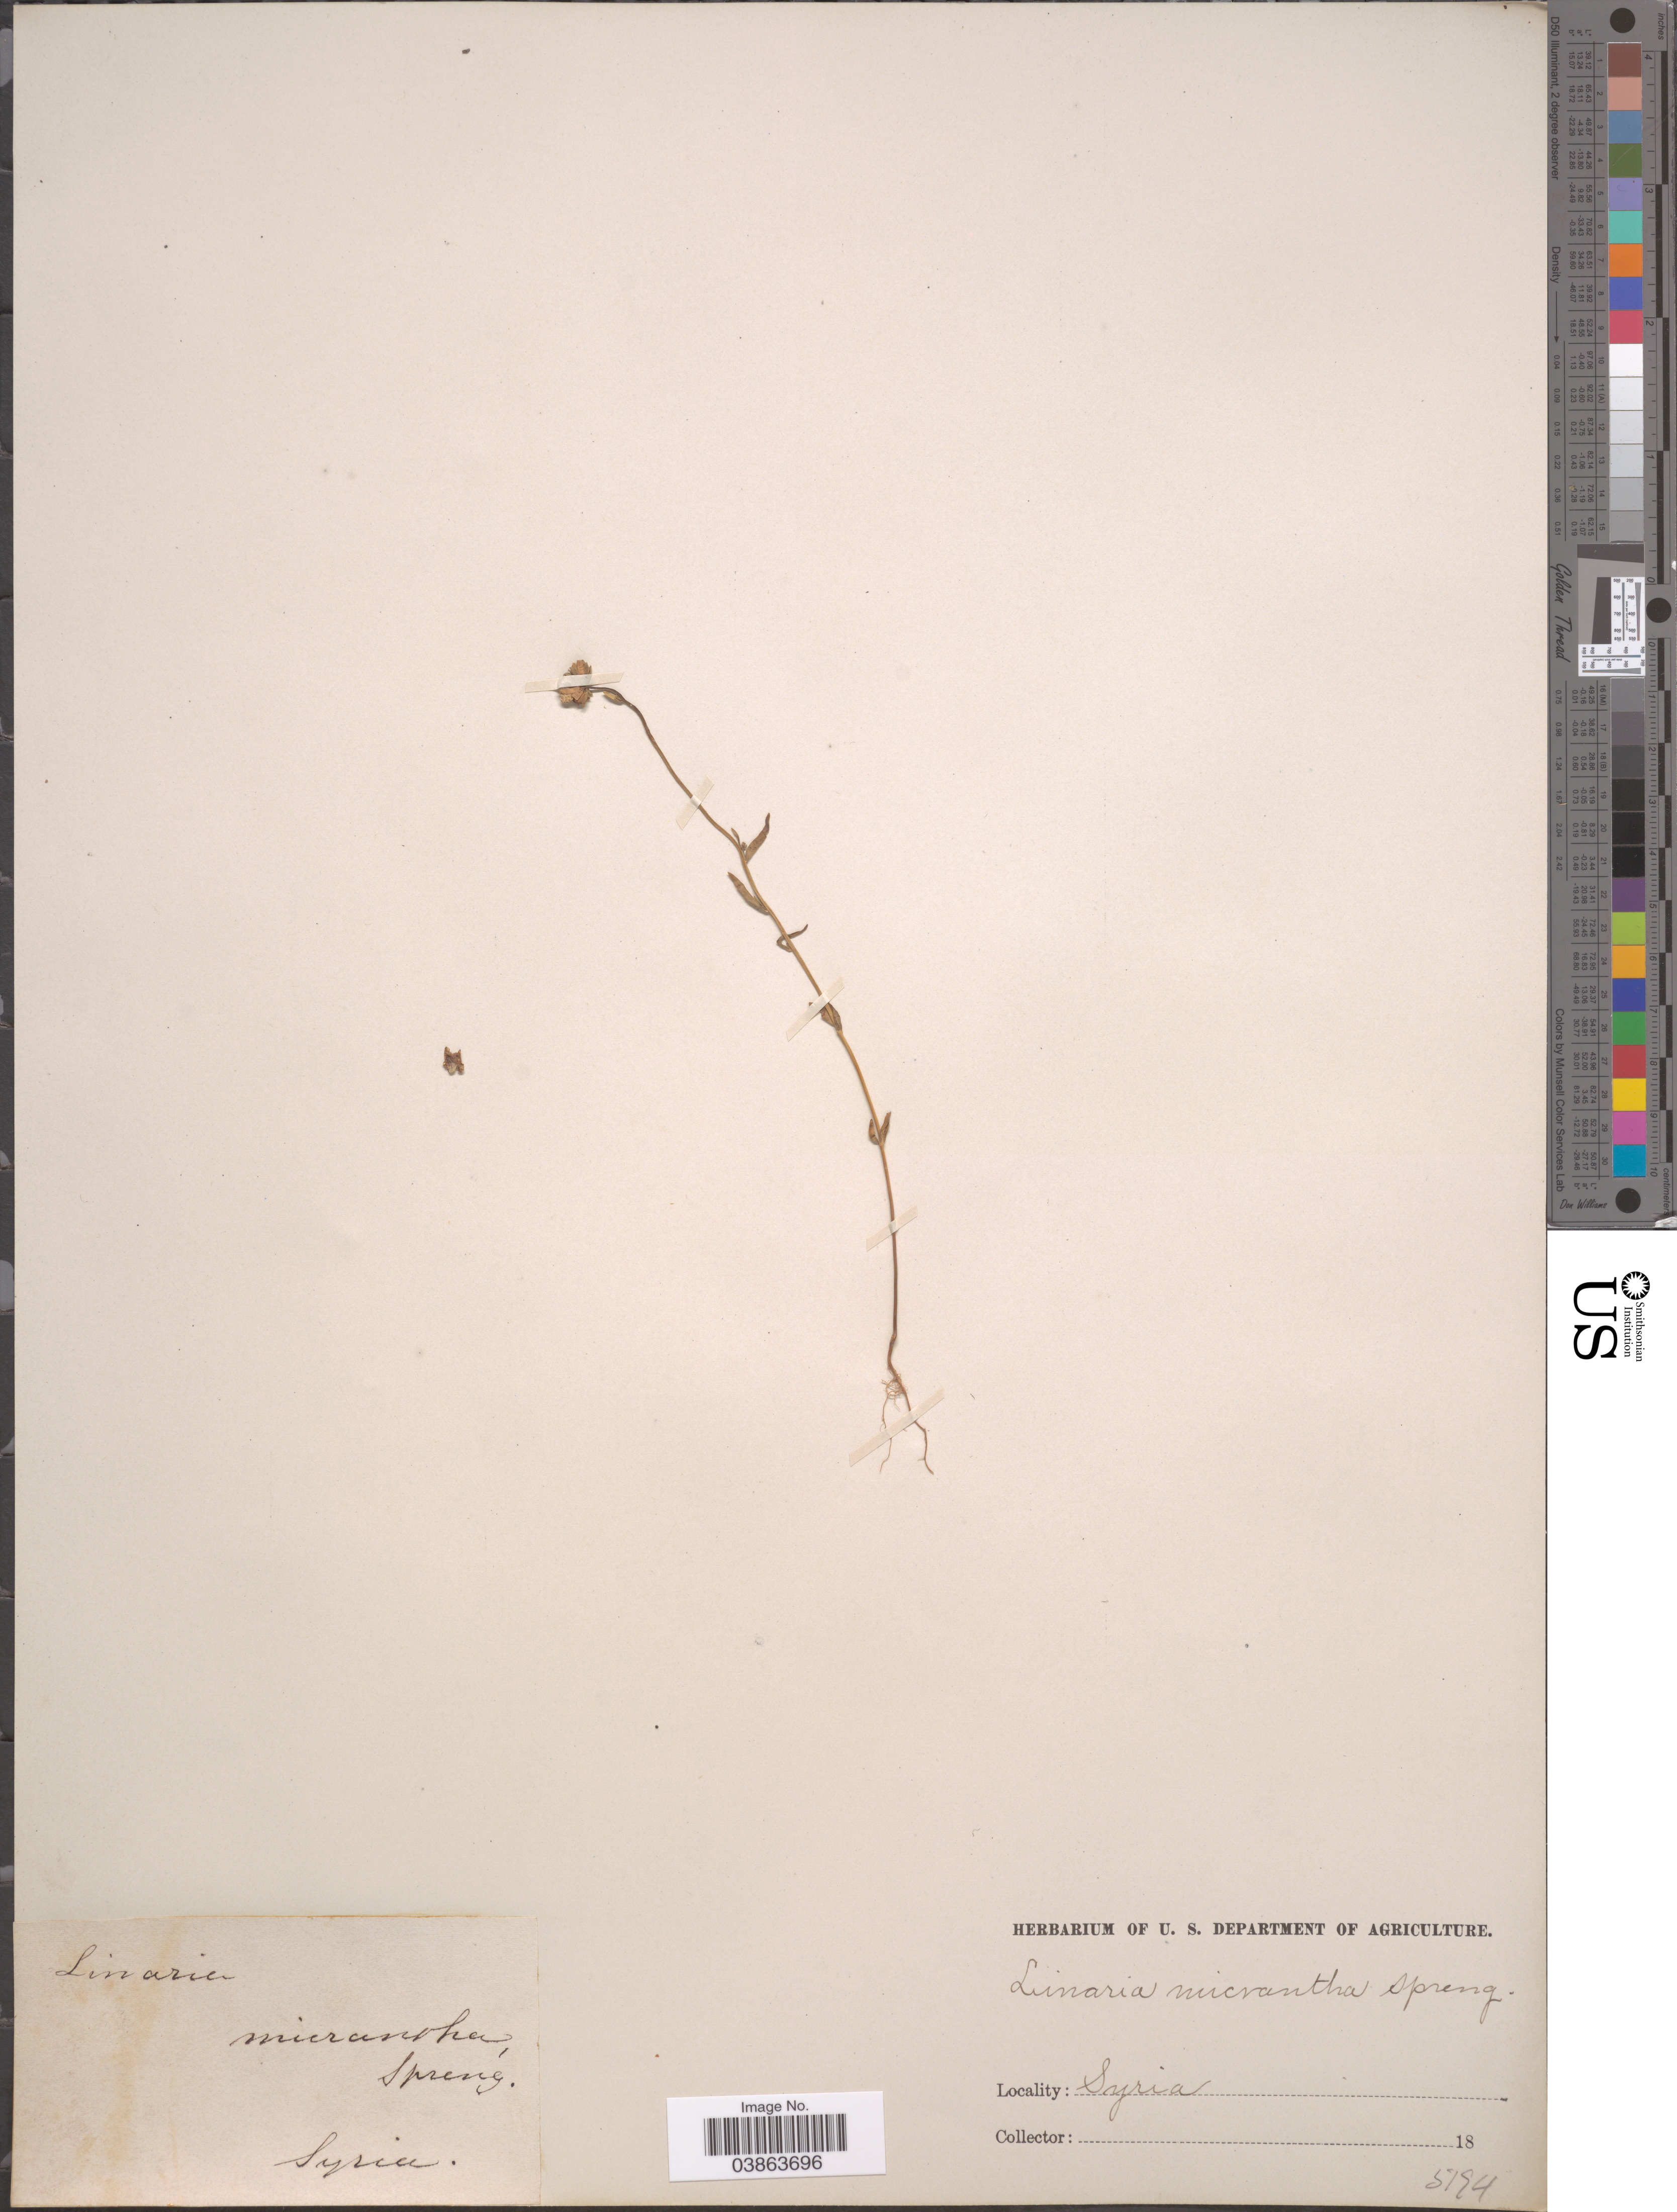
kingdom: Plantae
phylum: Tracheophyta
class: Magnoliopsida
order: Lamiales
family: Plantaginaceae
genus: Linaria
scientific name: Linaria micrantha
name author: (Cav.) Hoffmanns. & Link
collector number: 5194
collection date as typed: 18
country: Syria